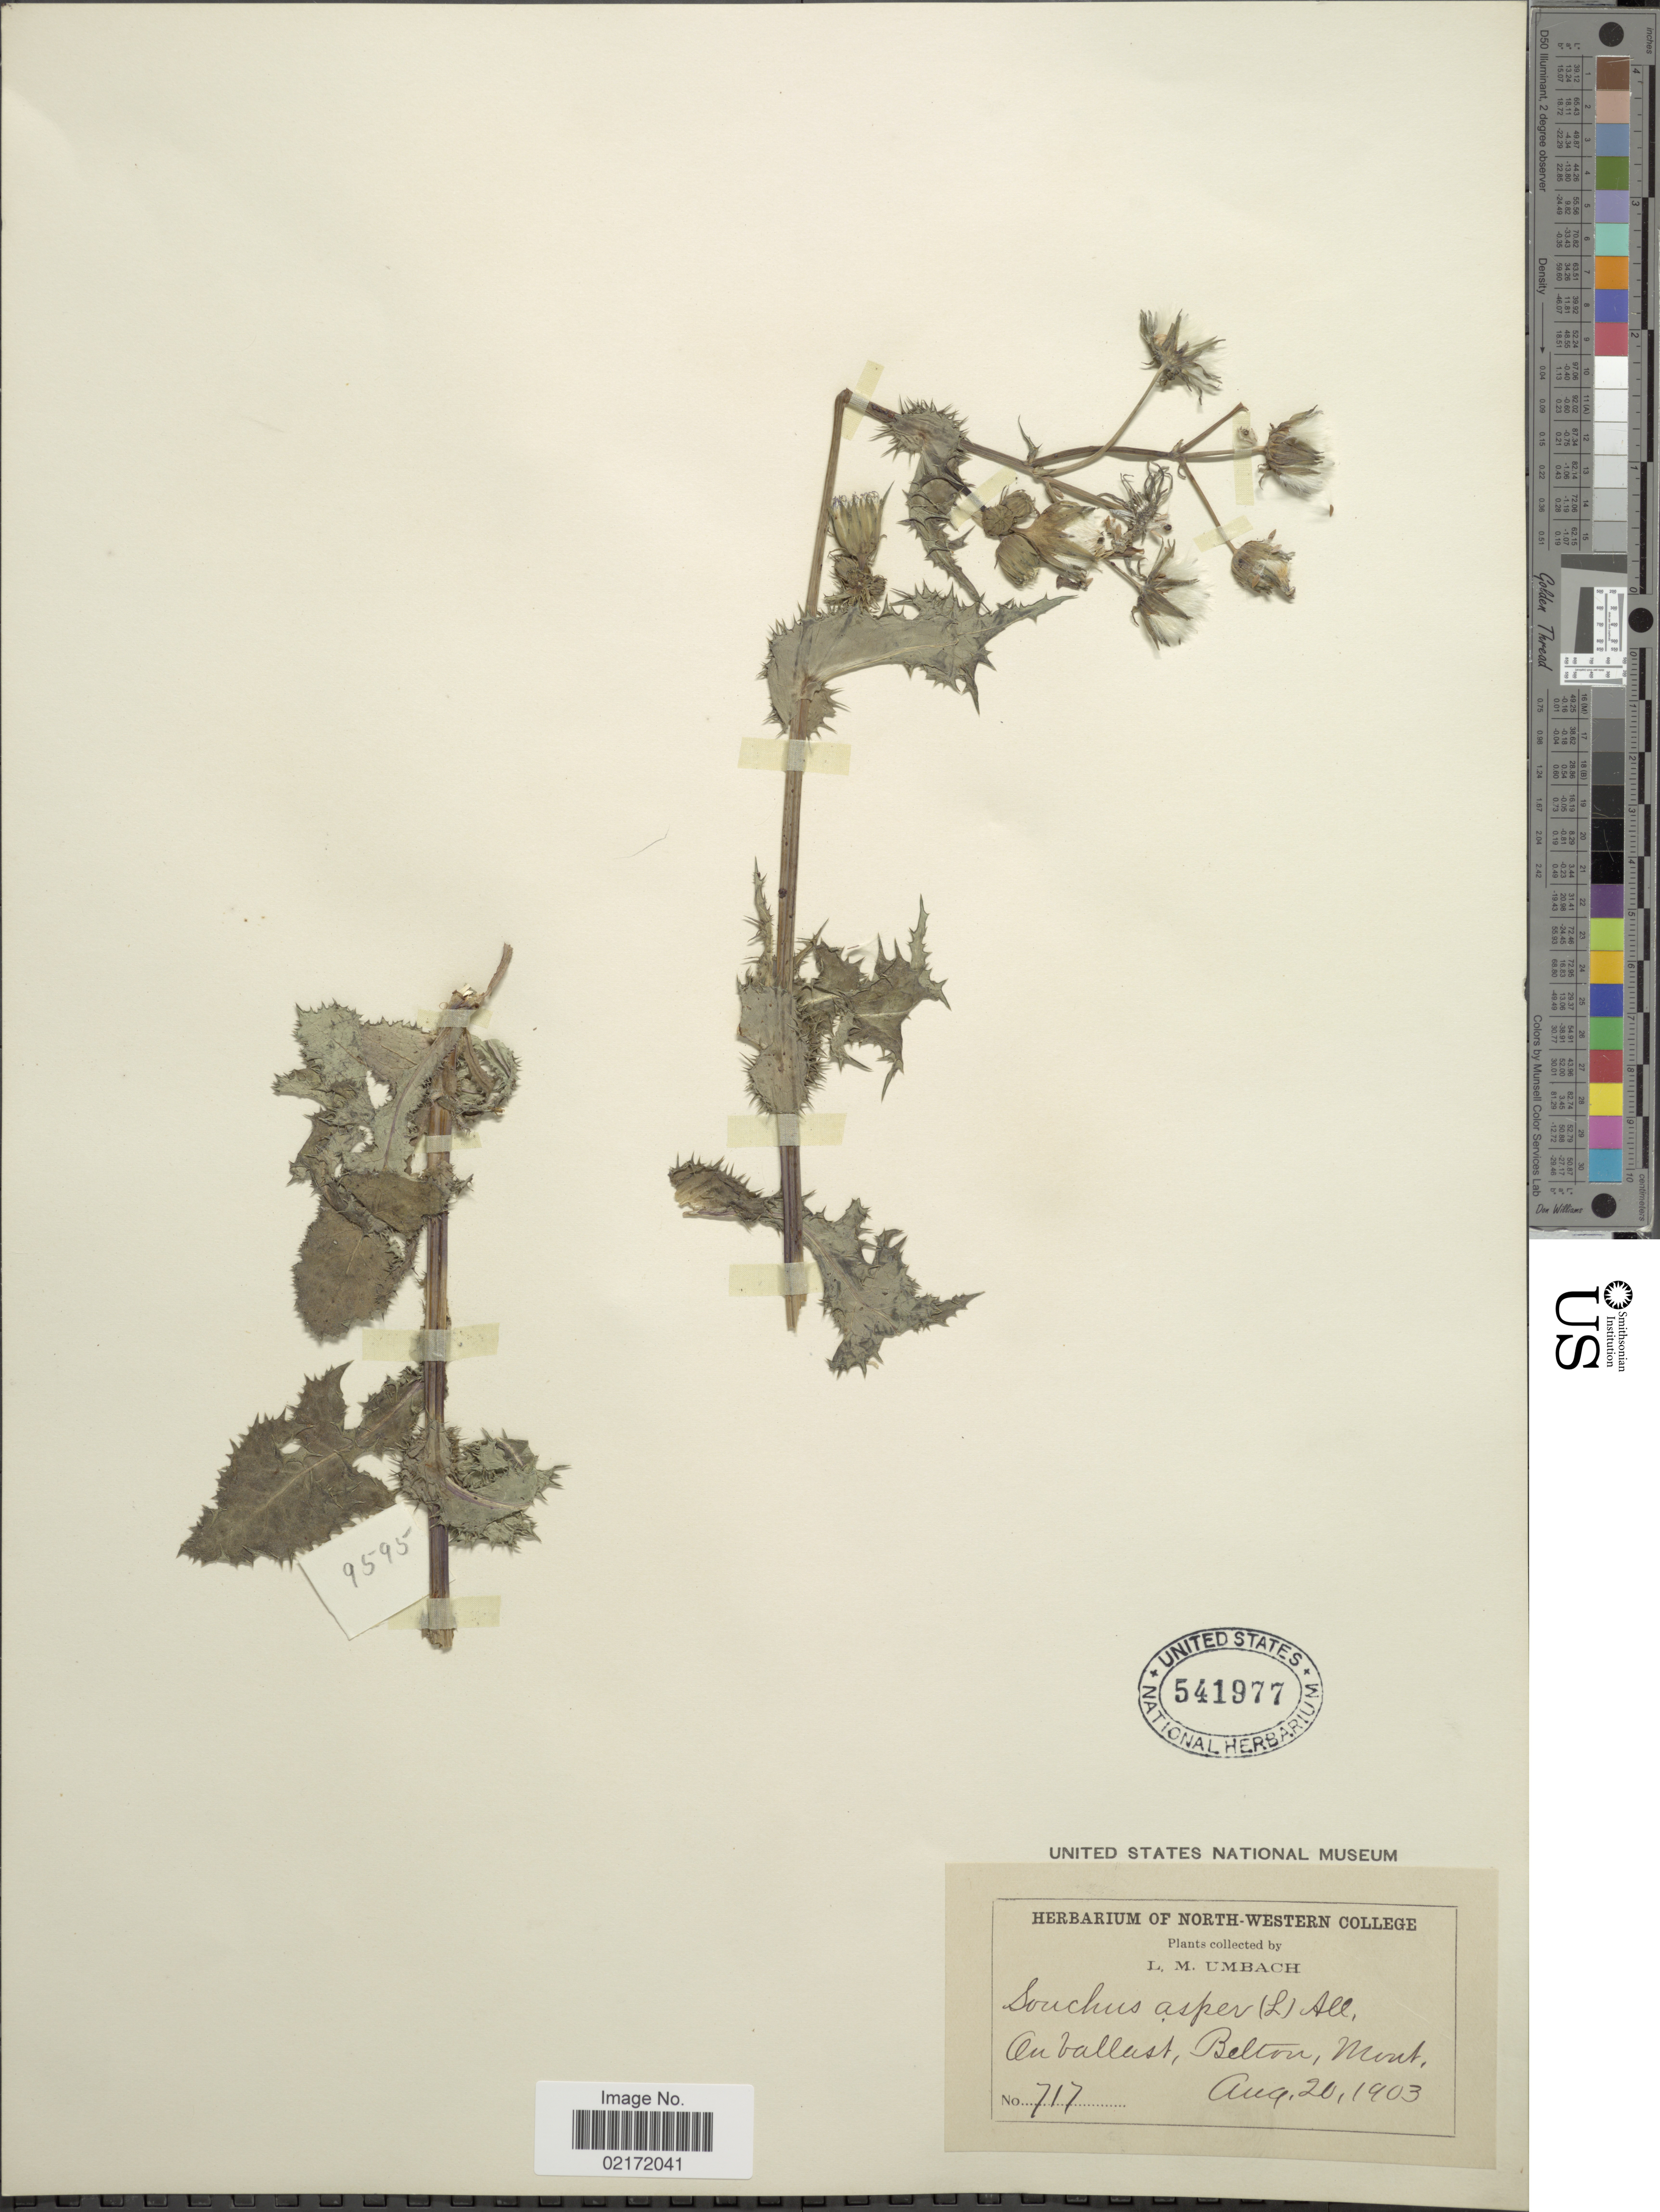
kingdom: Plantae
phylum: Tracheophyta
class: Magnoliopsida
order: Asterales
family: Asteraceae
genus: Sonchus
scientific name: Sonchus asper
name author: (L.) Hill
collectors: L. M. Umbach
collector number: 717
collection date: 1903-08-20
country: United States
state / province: Montana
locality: On ballast, Belton, Mont.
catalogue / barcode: US 541977